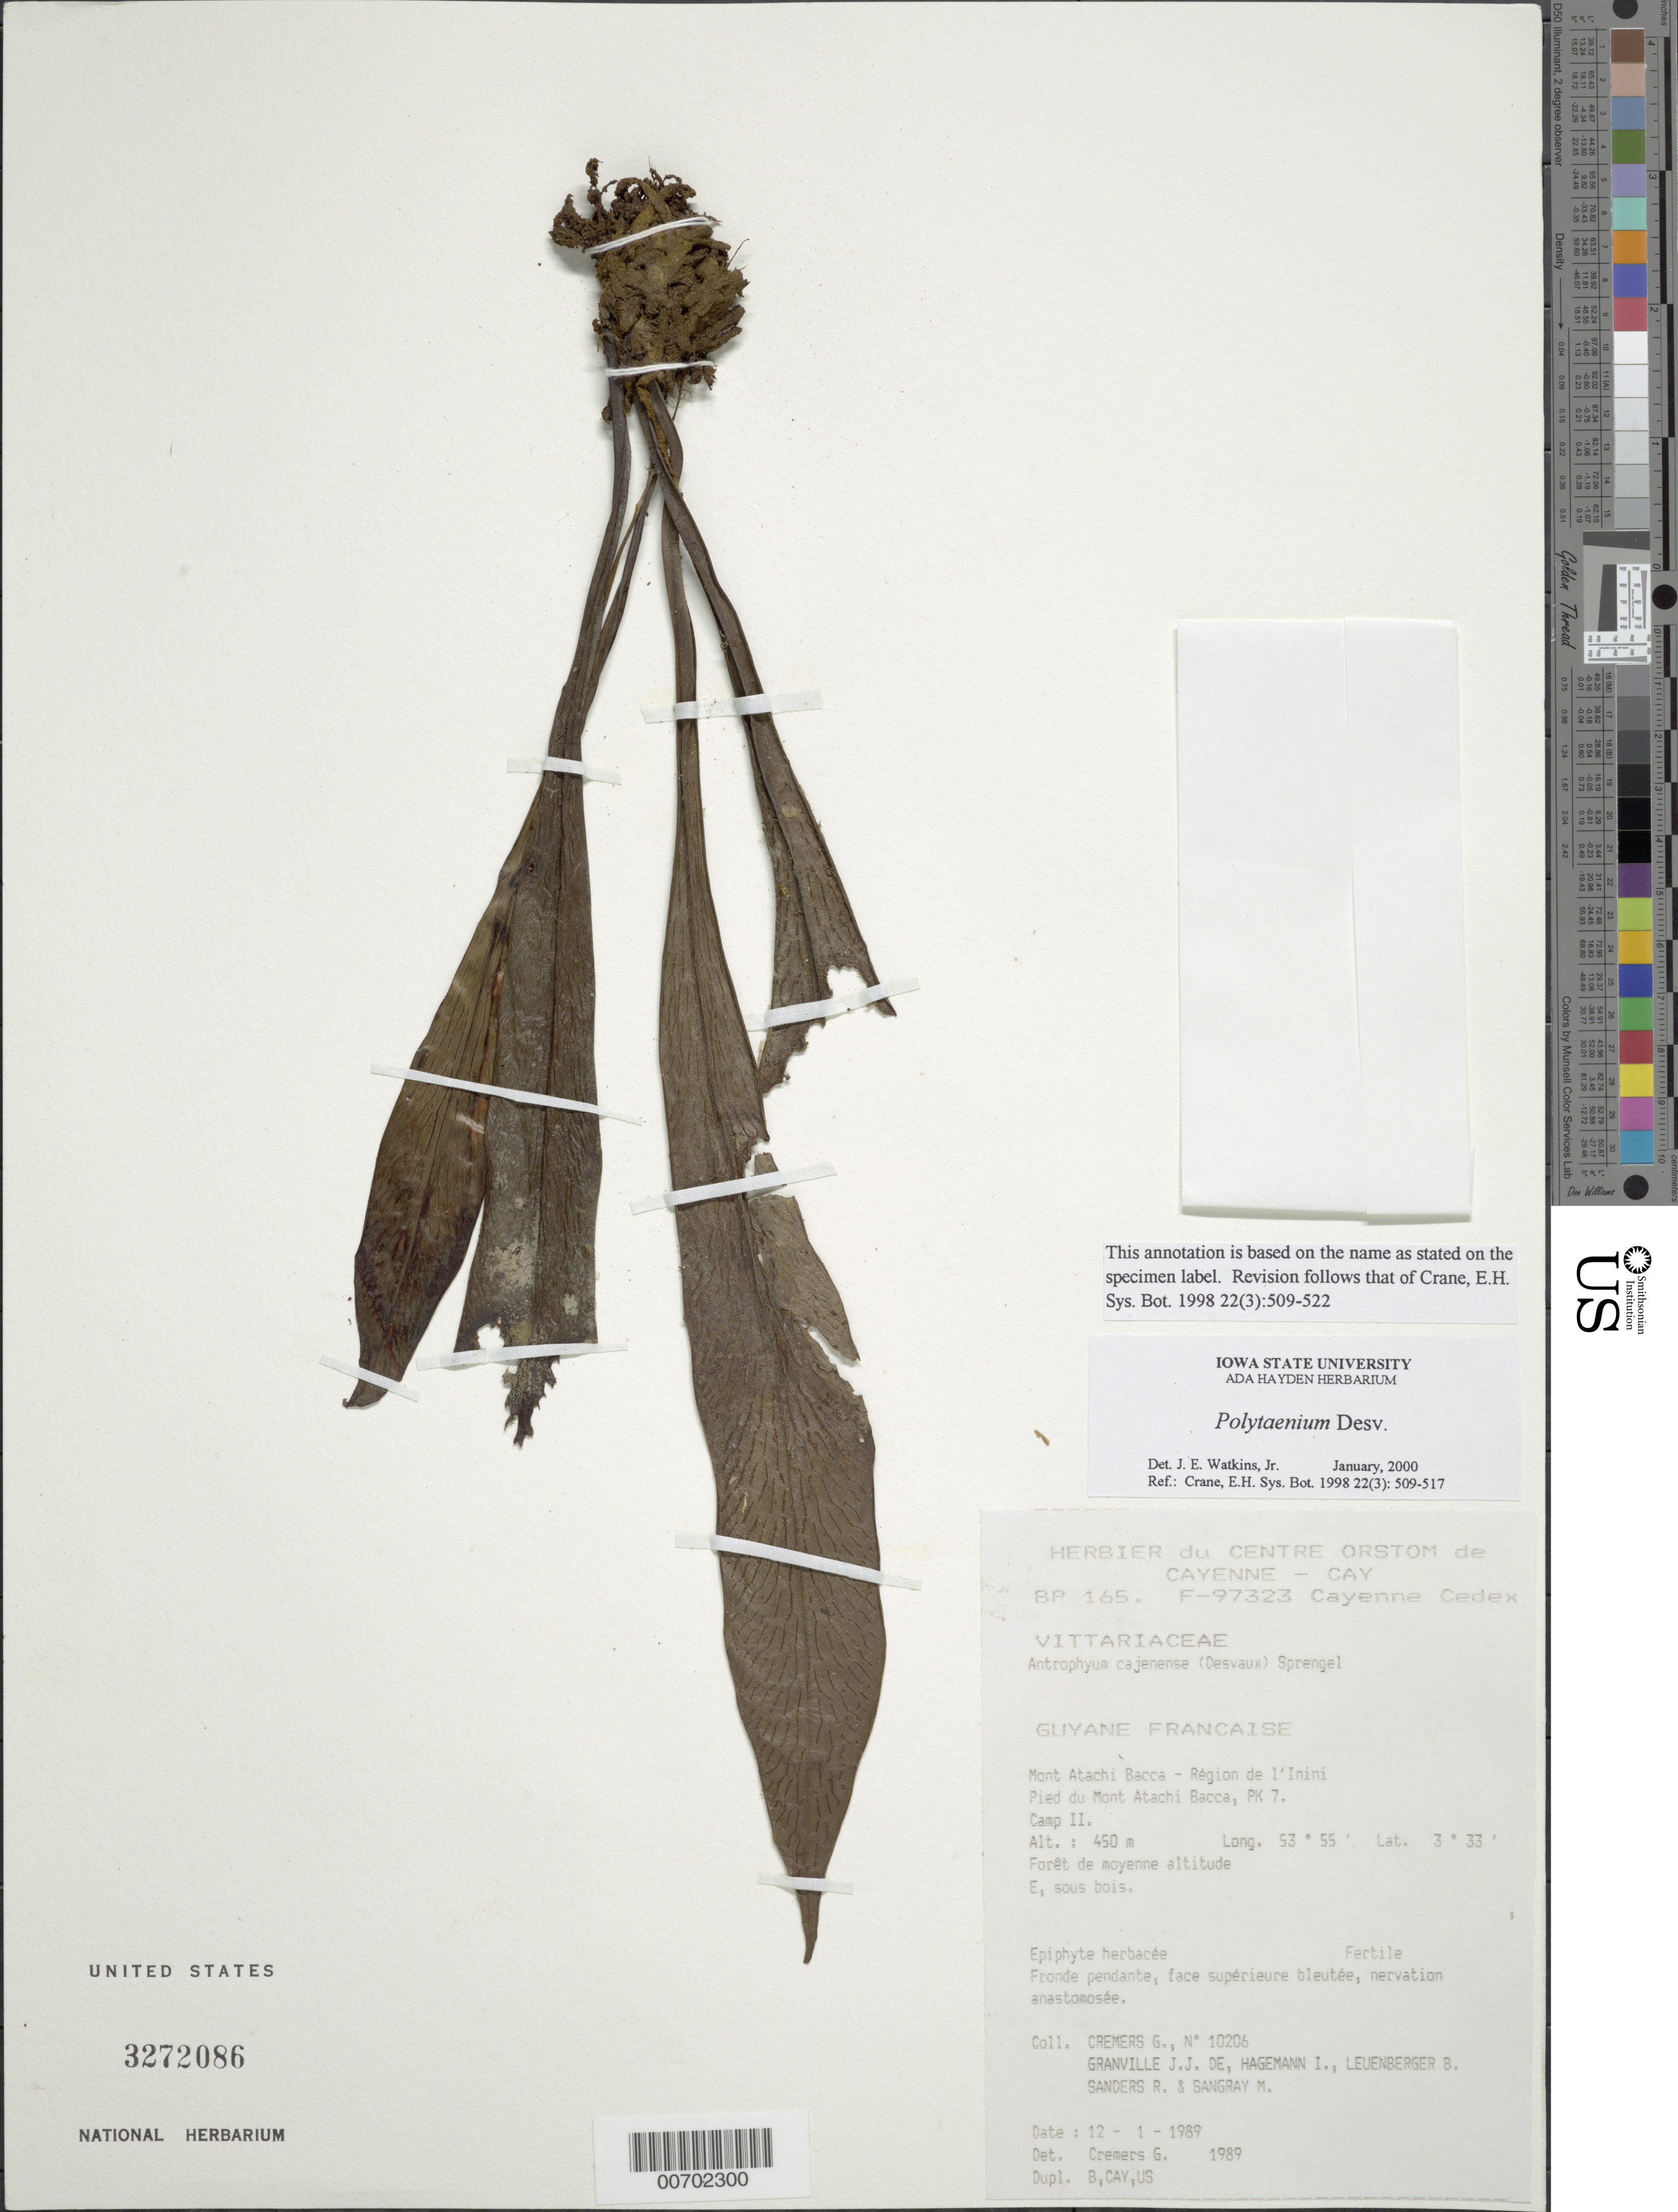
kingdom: Plantae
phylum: Tracheophyta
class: Polypodiopsida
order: Polypodiales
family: Pteridaceae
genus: Polytaenium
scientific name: Polytaenium cajenense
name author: (Desv.) Benedict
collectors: G. Cremers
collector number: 10206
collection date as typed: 12-Jan-89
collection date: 1989-01-12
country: French Guiana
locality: Mont Atachi Bacca, région de l'Inini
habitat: Forest, middle altitude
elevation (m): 450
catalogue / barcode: US 3272086